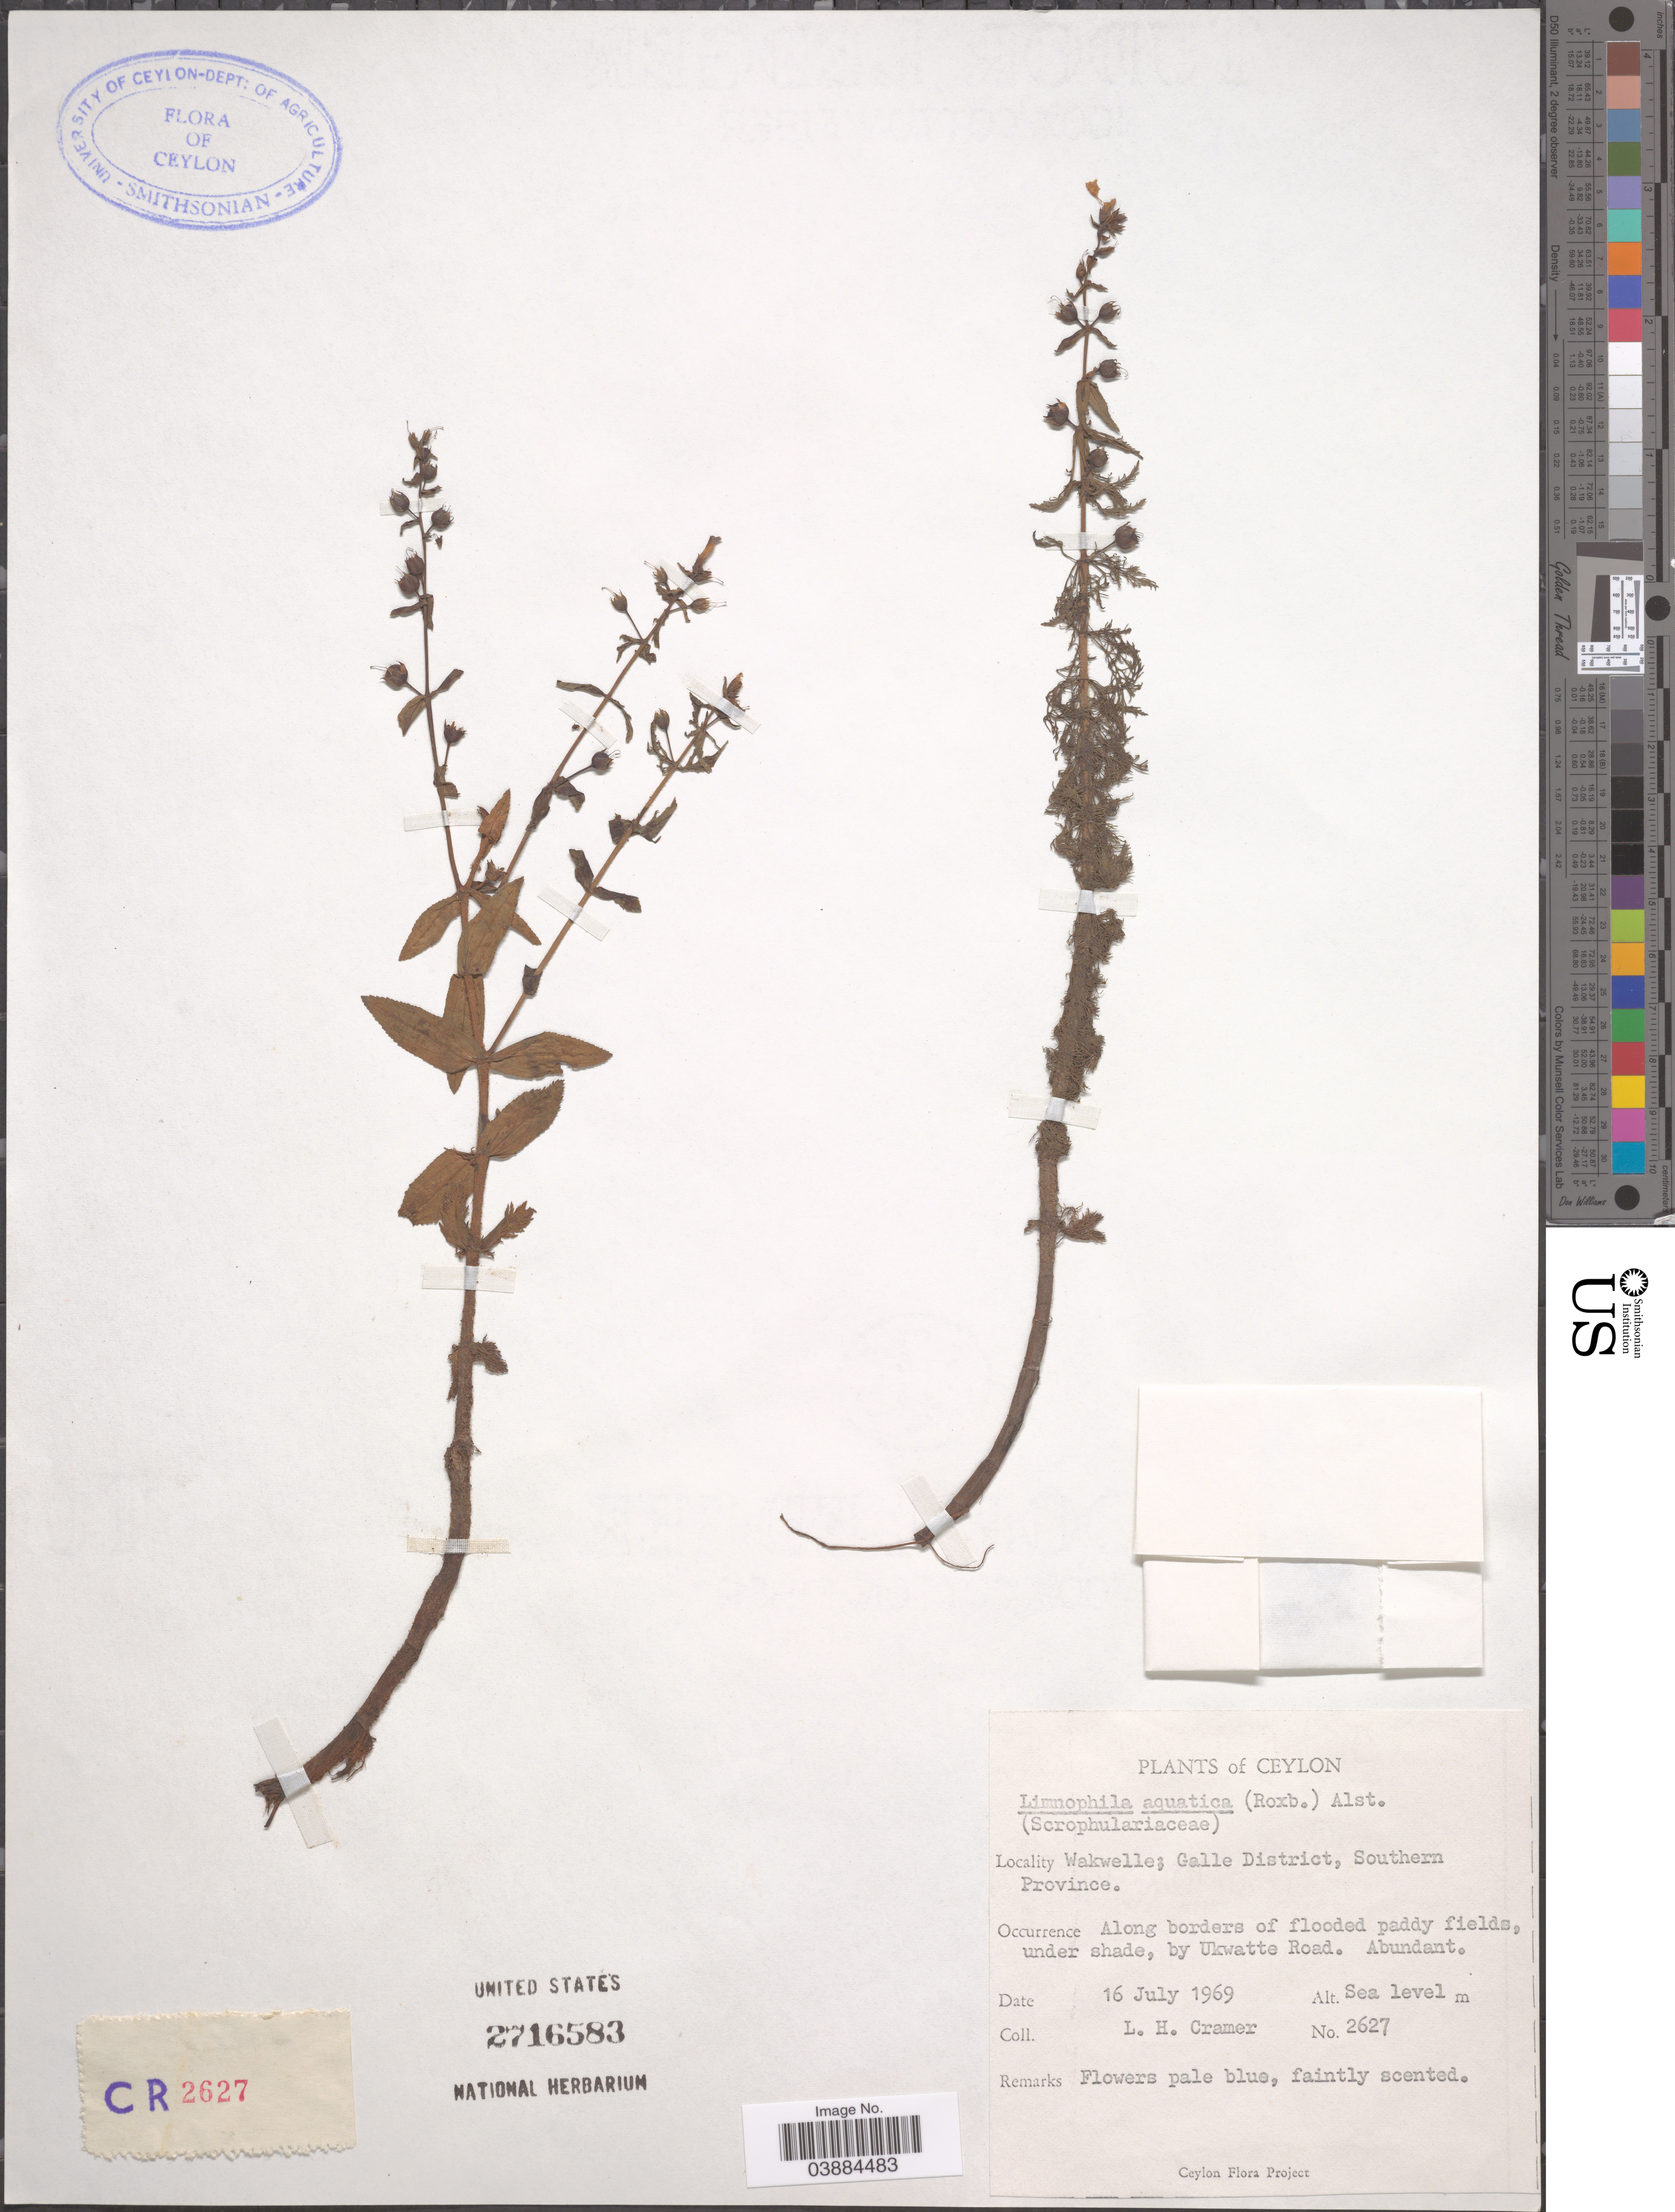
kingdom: Plantae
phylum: Tracheophyta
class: Magnoliopsida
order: Lamiales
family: Plantaginaceae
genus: Limnophila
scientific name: Limnophila aquatica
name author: (Willd.) Santapau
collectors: L. H. Cramer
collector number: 2627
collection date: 1969-07-16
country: Sri Lanka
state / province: Southern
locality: Ceylon. Wakwella; Galle District. Along borders of flooded paddy fields, under shad, by Ukwatte Road.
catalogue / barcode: US 2716583